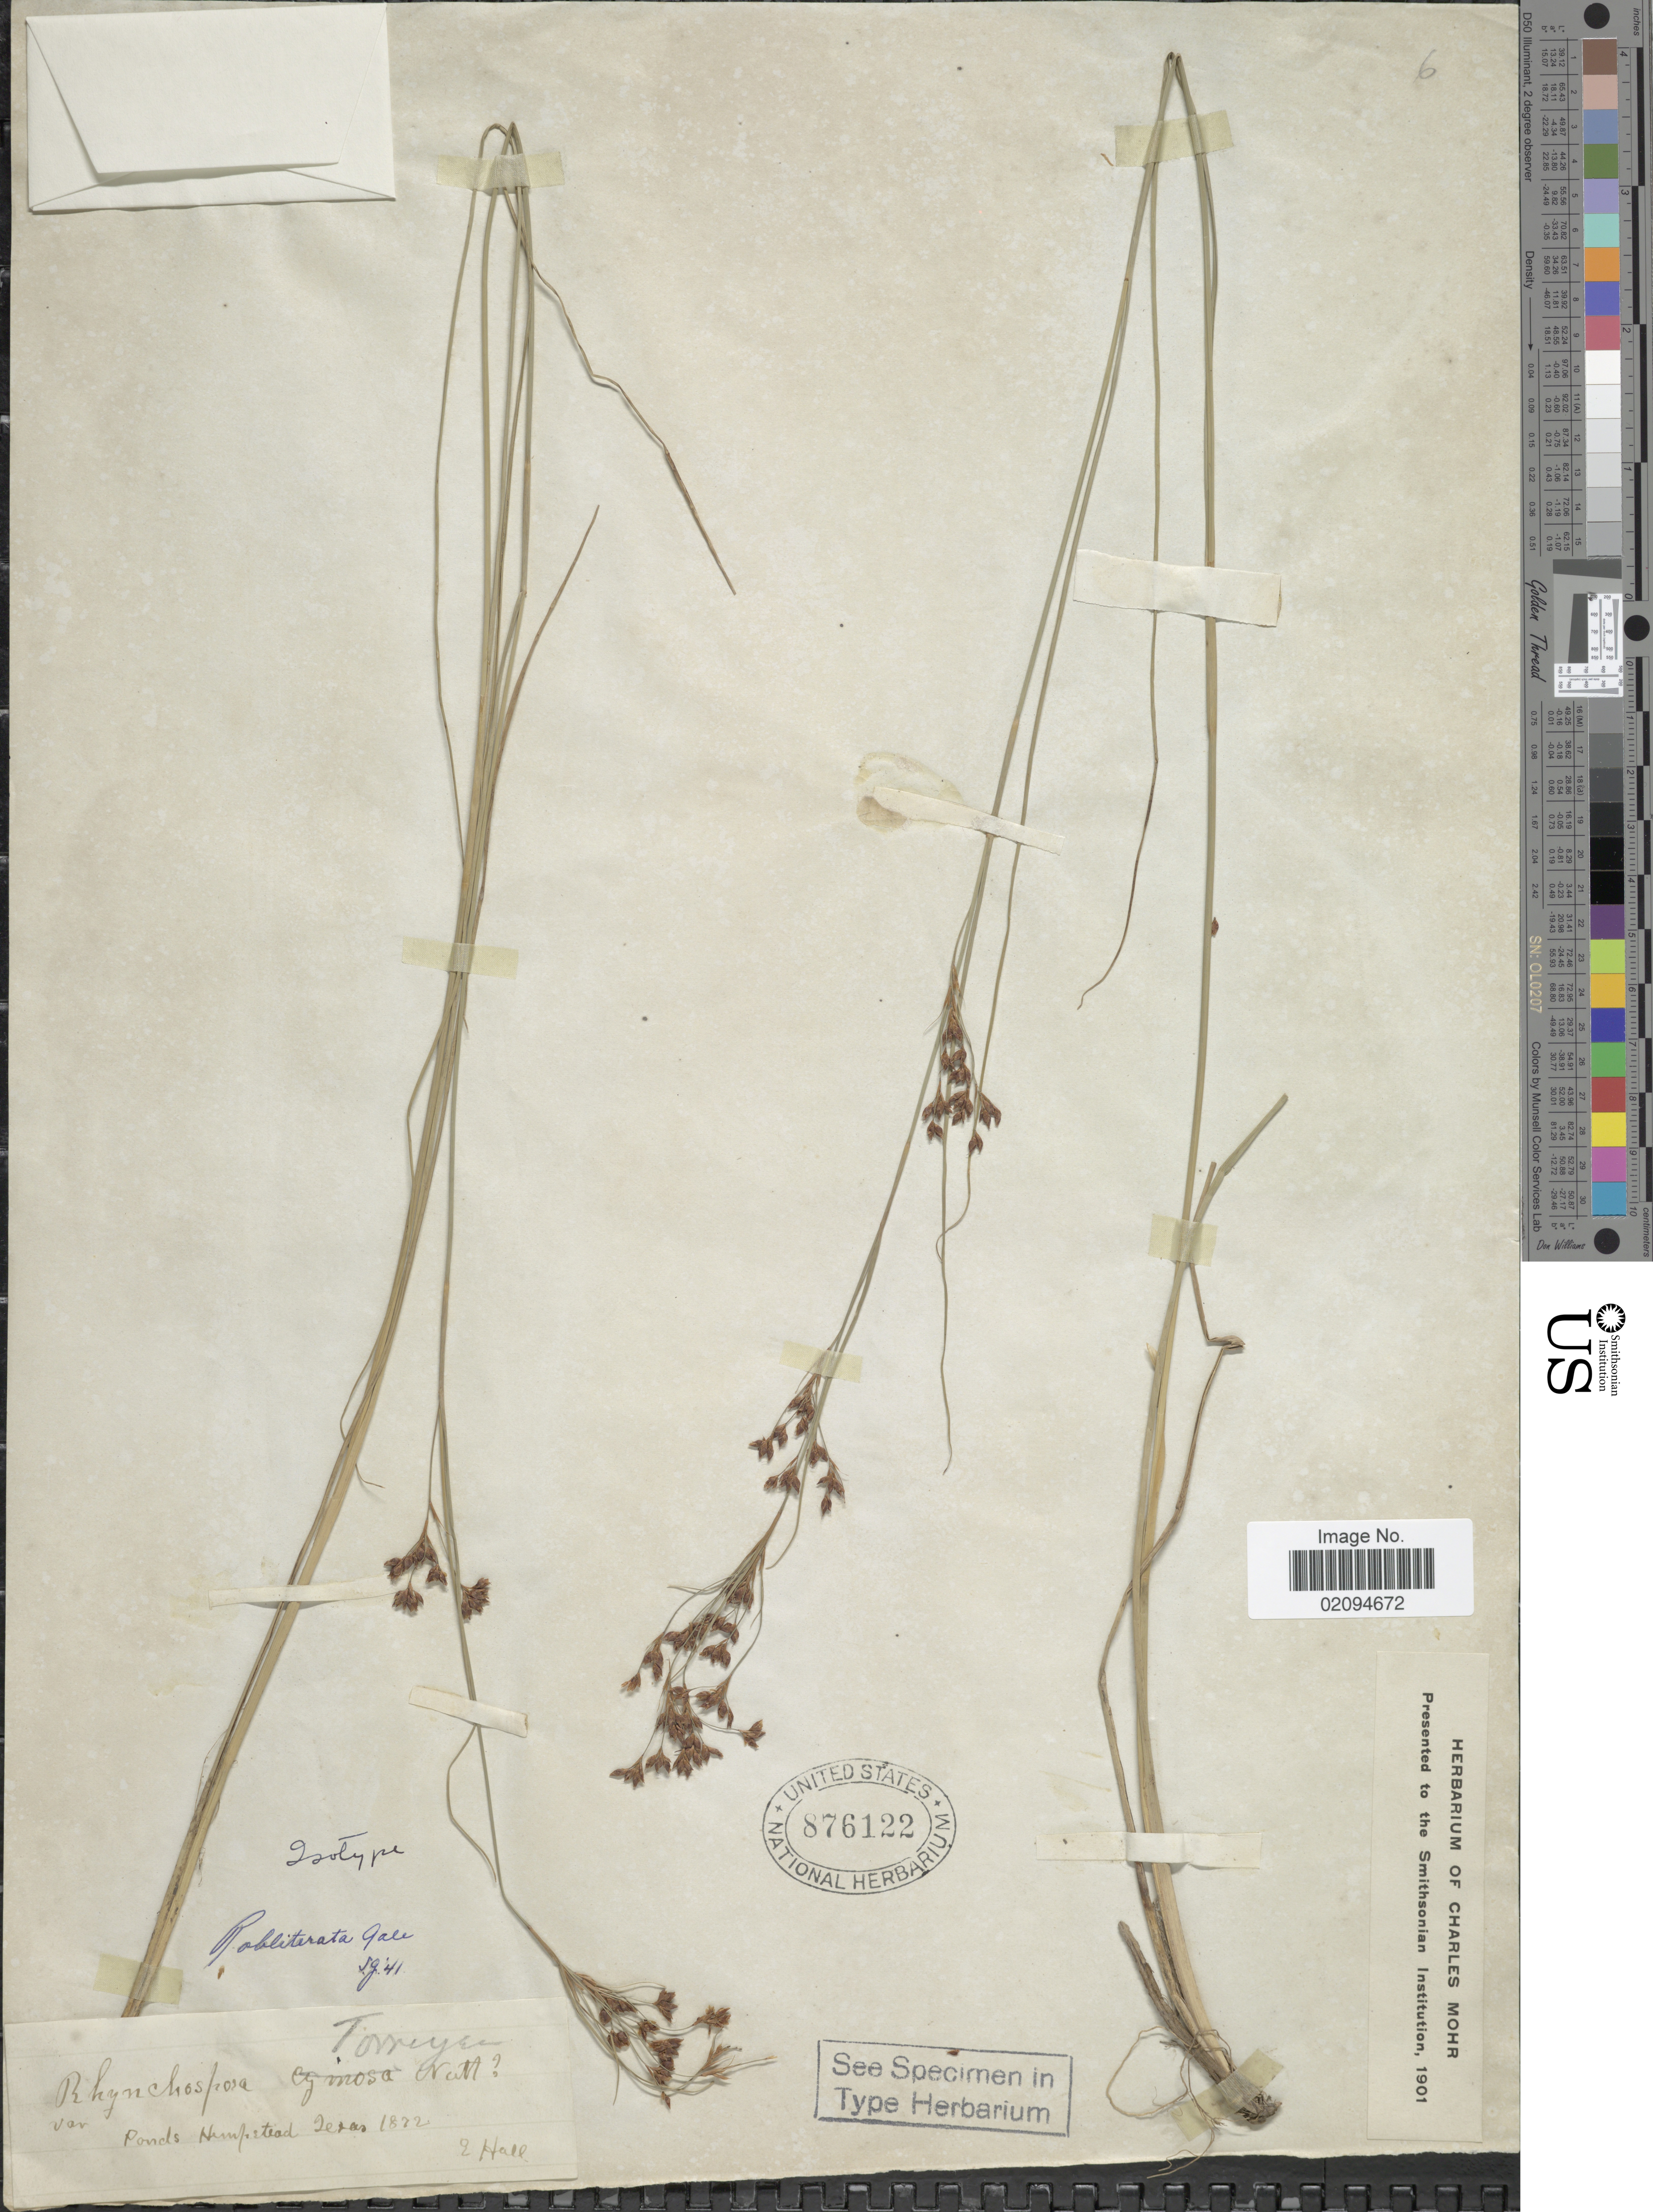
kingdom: Plantae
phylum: Tracheophyta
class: Liliopsida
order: Poales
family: Cyperaceae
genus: Rhynchospora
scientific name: Rhynchospora obliterata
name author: Gale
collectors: E. Hall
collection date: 1872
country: United States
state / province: Texas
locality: Ponds Hempstead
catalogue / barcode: US 876122